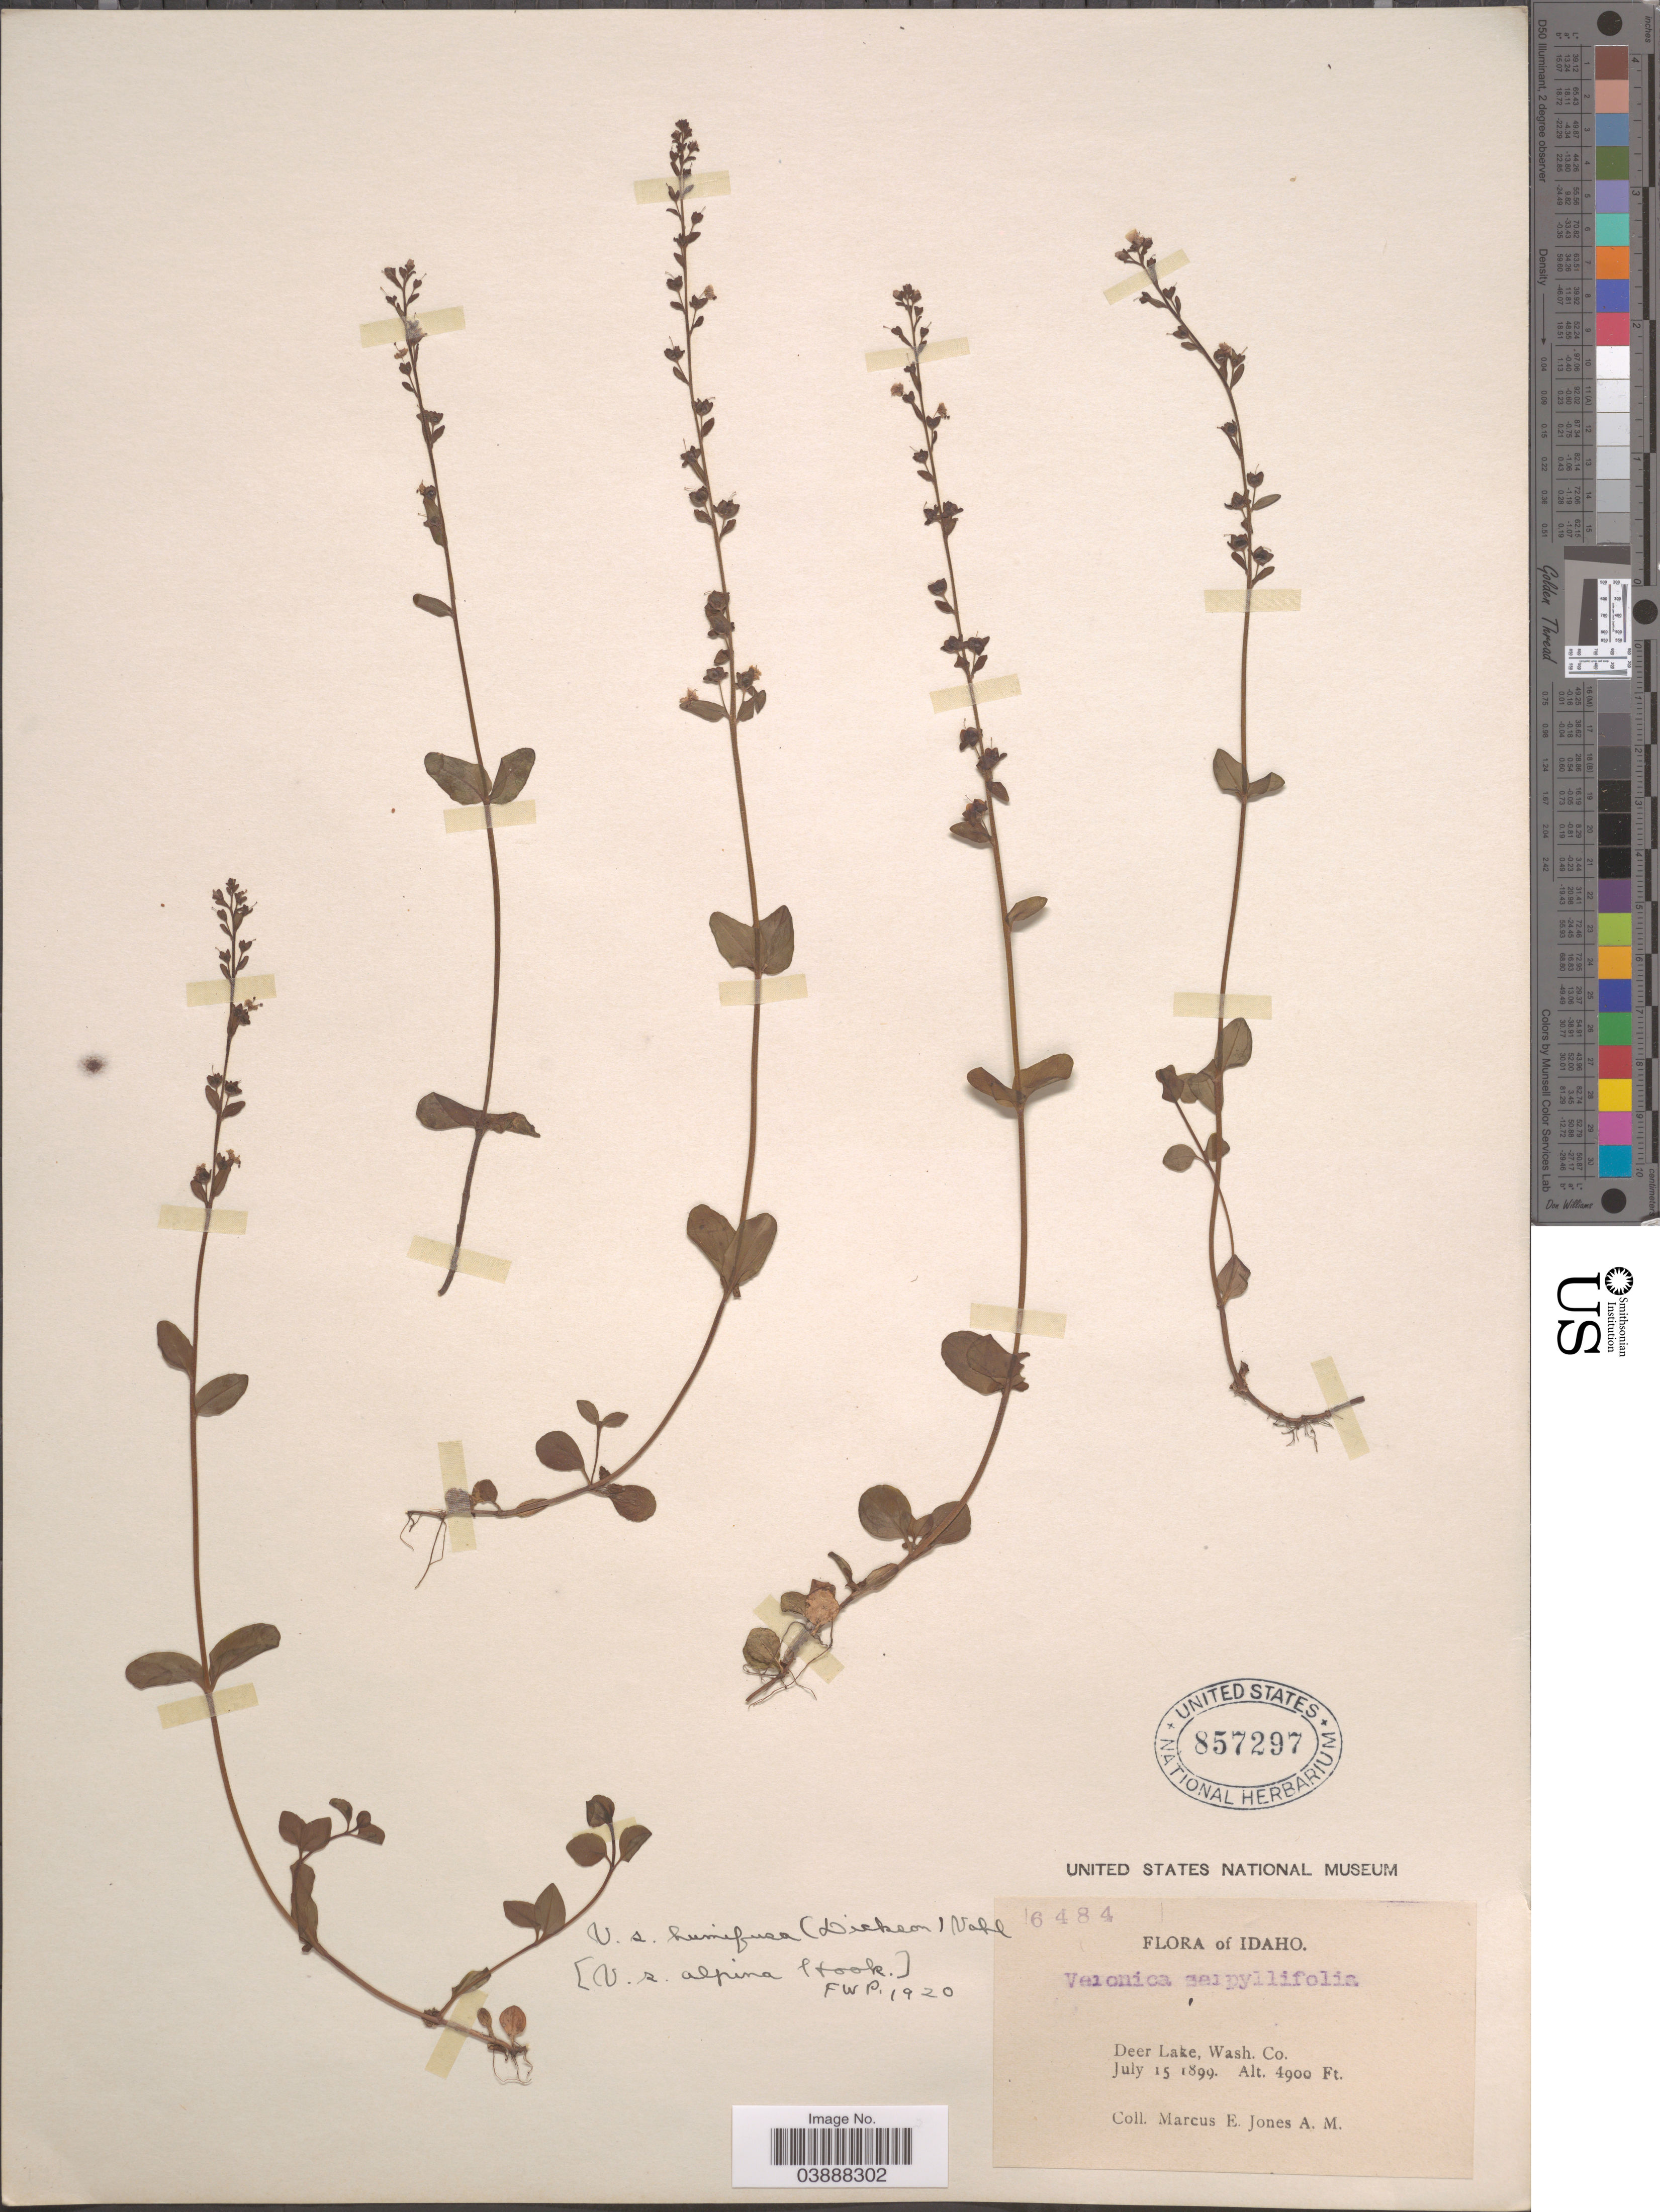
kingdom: Plantae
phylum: Tracheophyta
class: Magnoliopsida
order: Lamiales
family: Plantaginaceae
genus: Veronica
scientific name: Veronica serpyllifolia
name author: L.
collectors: M. E. Jones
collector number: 6484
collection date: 1899-07-15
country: United States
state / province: Idaho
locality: Deer Lake, Wash. Co.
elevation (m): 1494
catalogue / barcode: US 857297